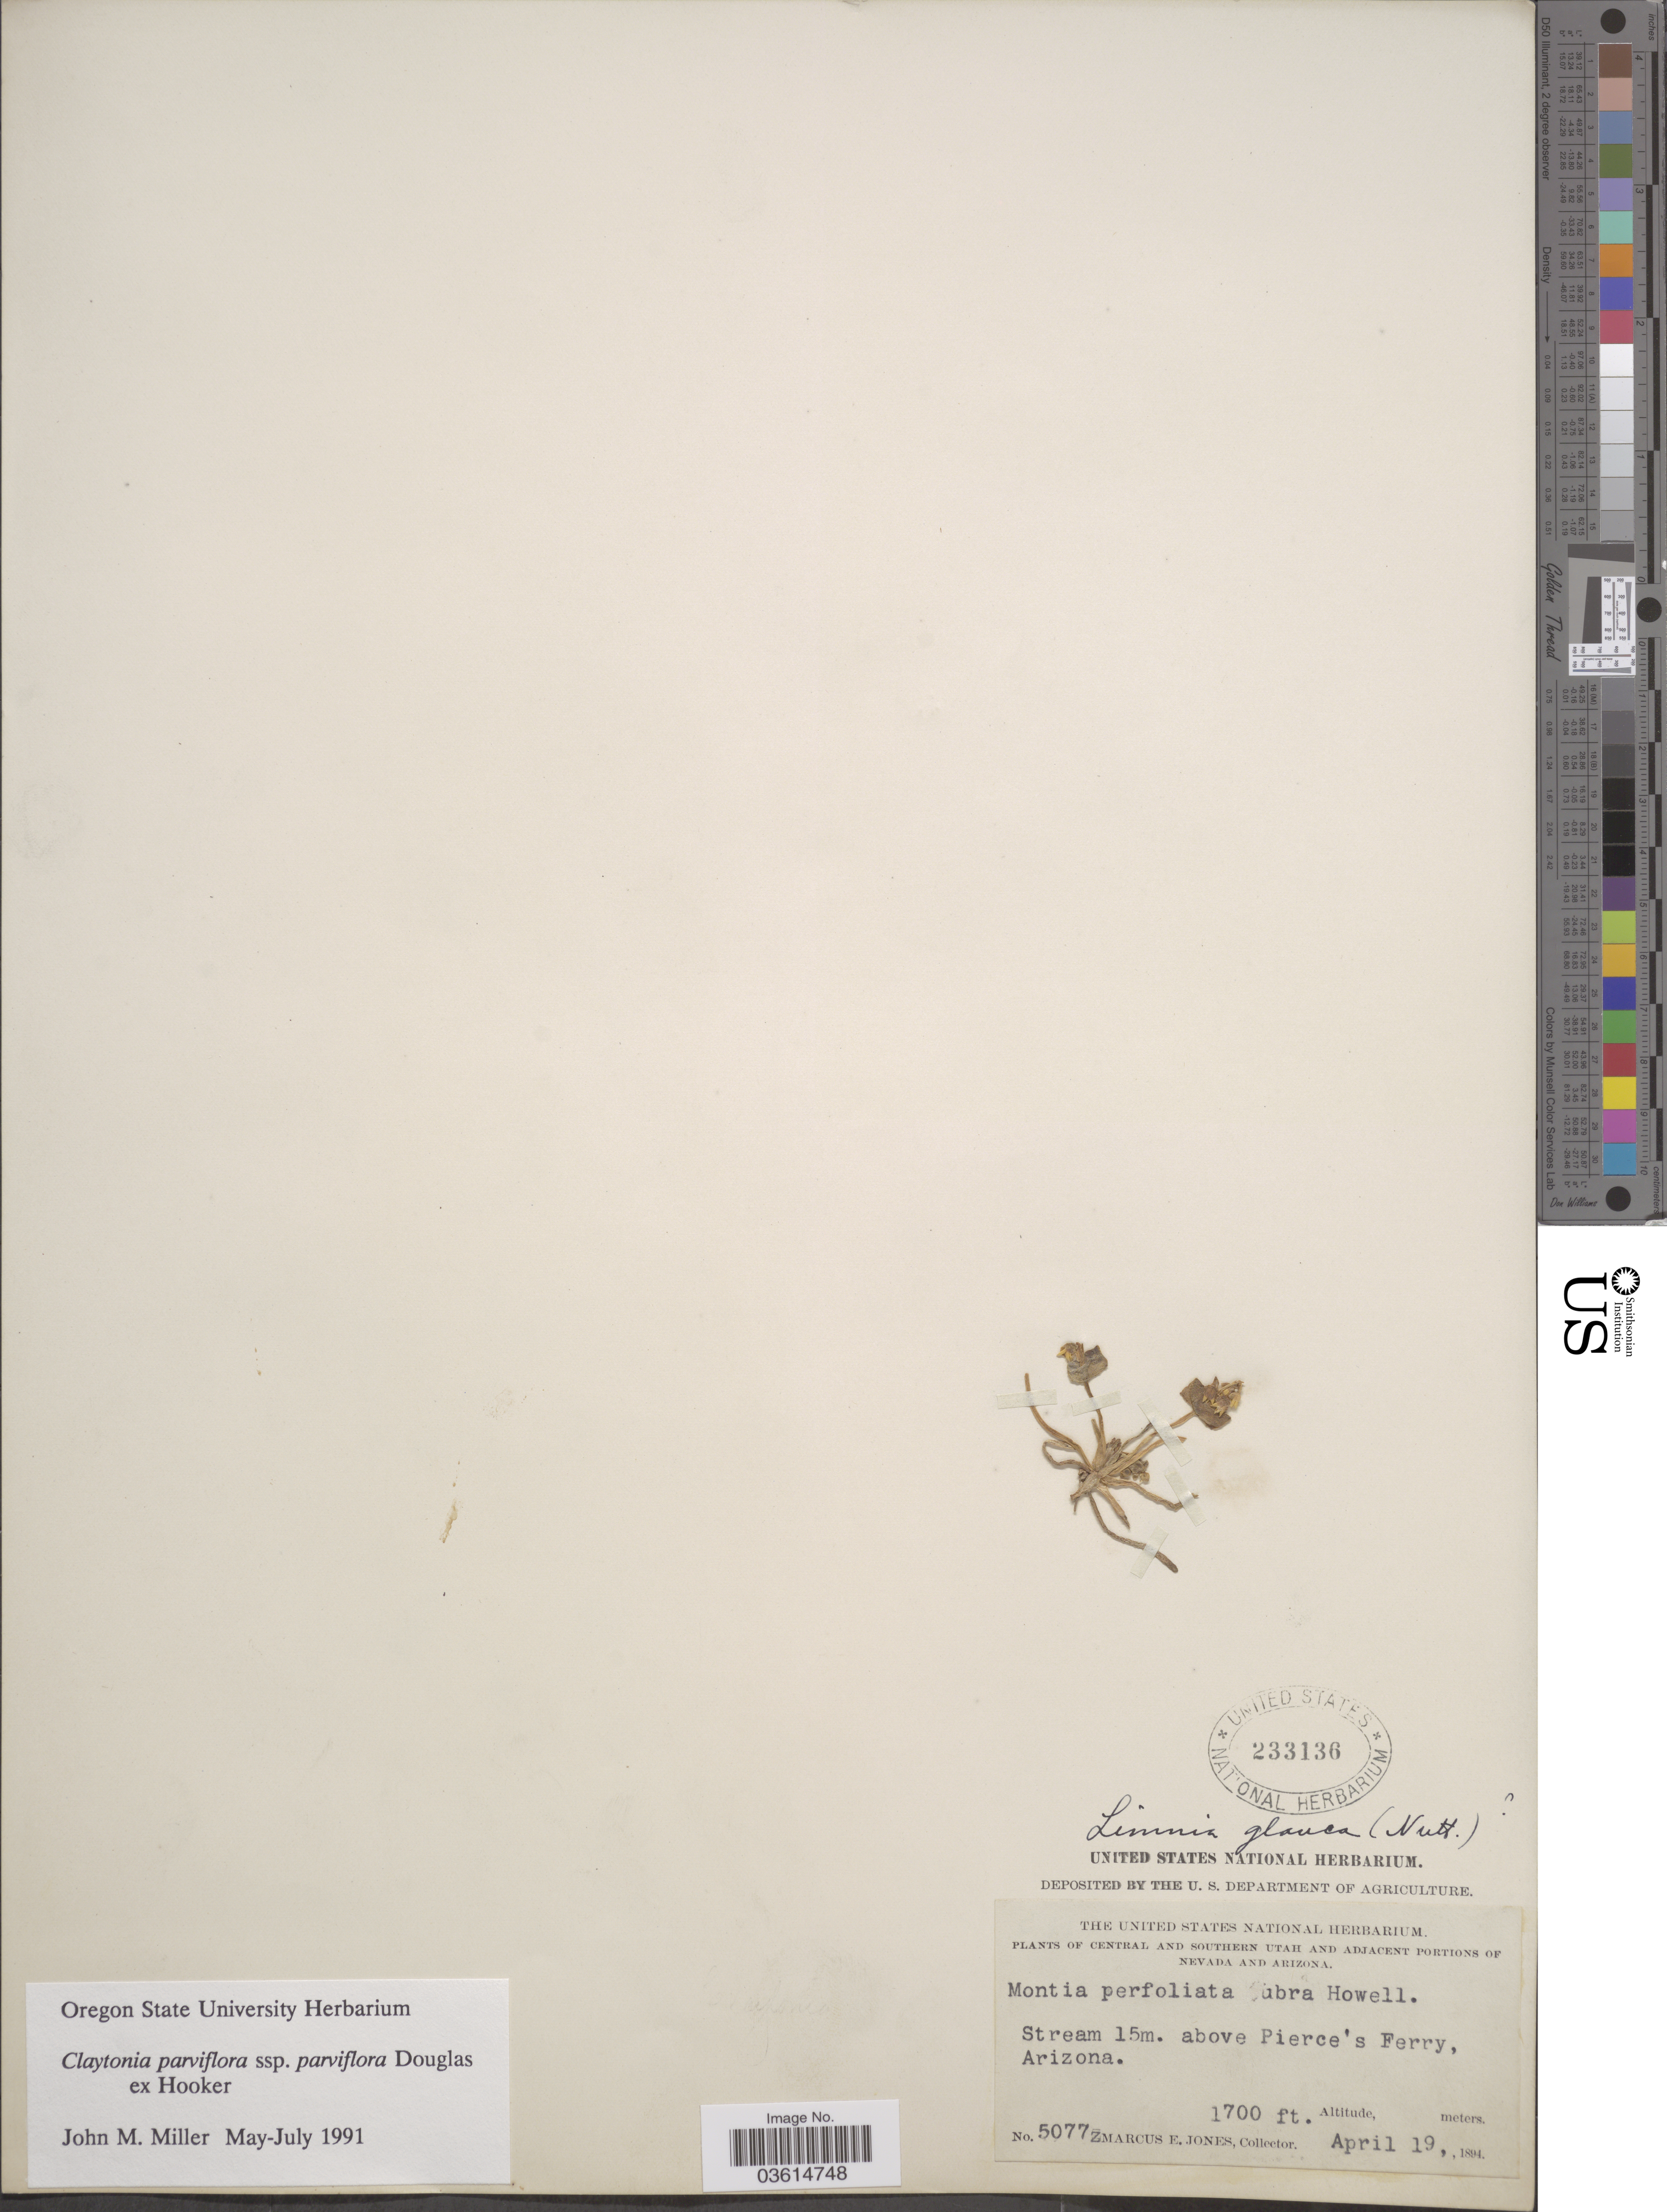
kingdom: Plantae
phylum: Tracheophyta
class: Magnoliopsida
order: Caryophyllales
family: Montiaceae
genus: Claytonia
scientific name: Claytonia parviflora subsp. parviflora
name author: Douglas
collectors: M. E. Jones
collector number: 5077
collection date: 1894-04-19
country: United States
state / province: Arizona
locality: Above Pierce's Ferry.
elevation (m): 518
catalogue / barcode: US 233136